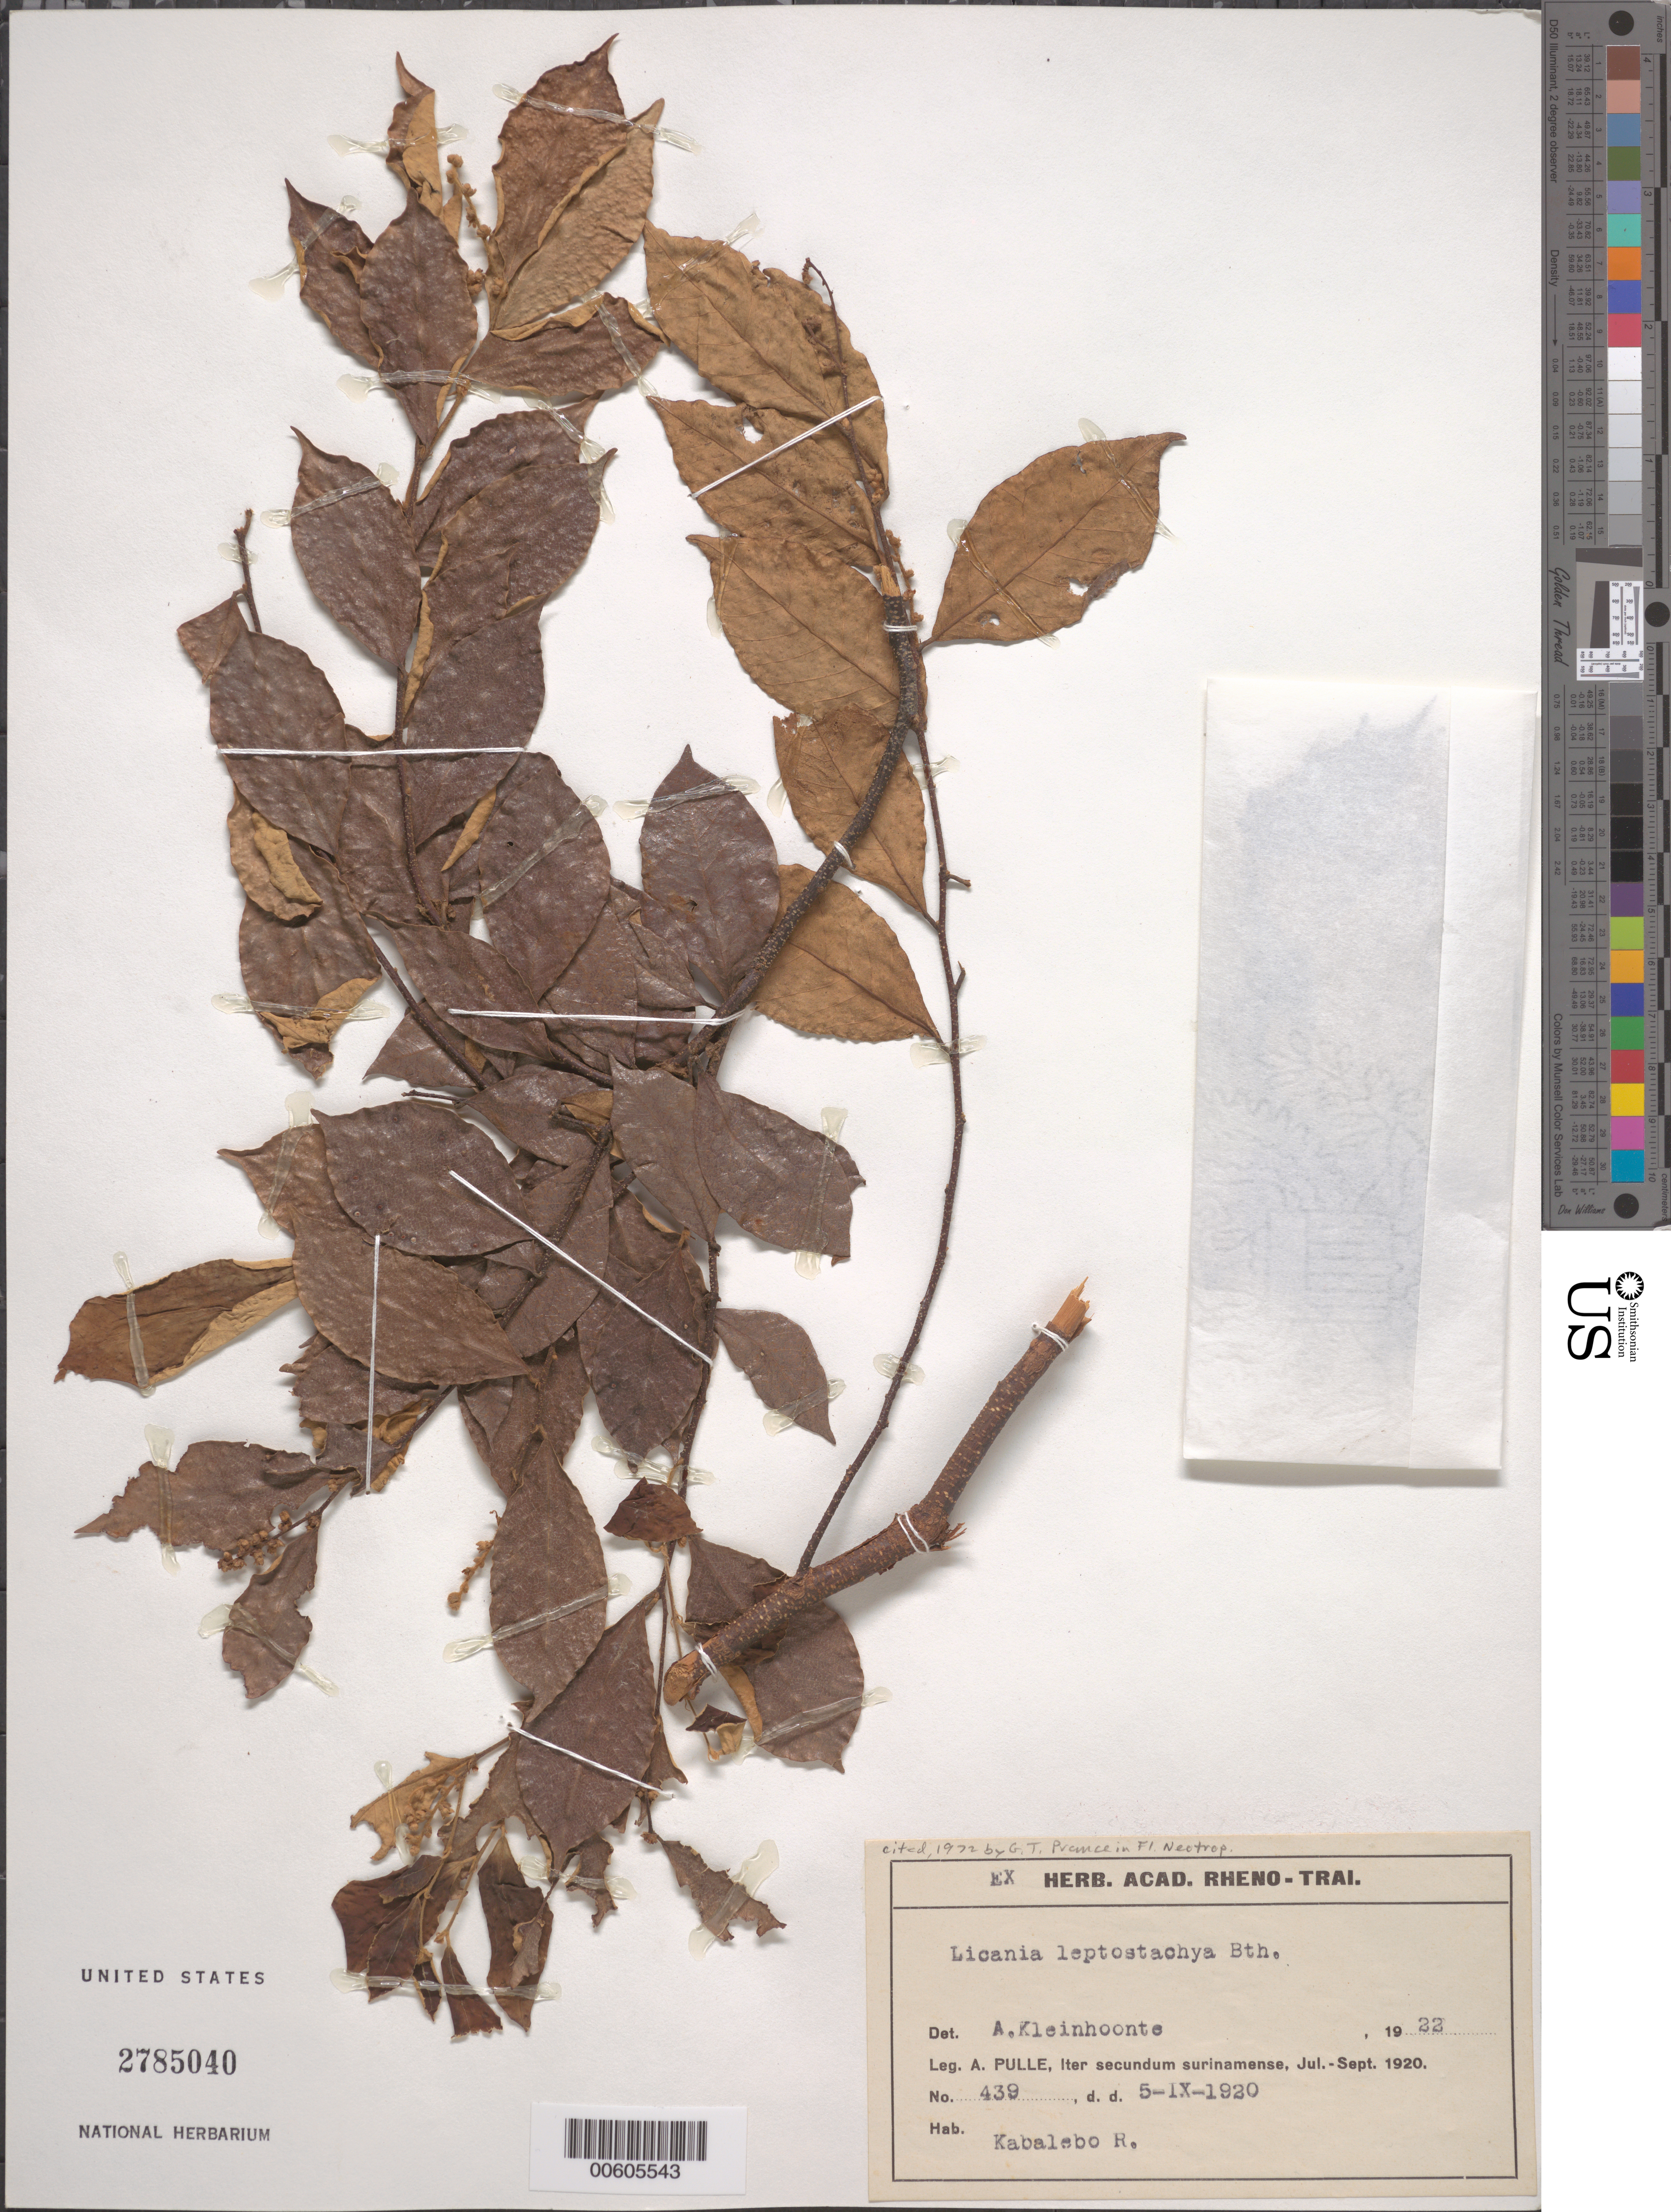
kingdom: Plantae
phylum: Tracheophyta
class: Magnoliopsida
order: Malpighiales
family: Chrysobalanaceae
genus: Licania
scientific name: Licania leptostachya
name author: Benth.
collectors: A. A. Pulle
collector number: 439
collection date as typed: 5-Sep-20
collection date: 1920-09-05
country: Suriname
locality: Avanavero Falls, Kabalebo River, right bank Corantijn River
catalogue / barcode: US 2785040